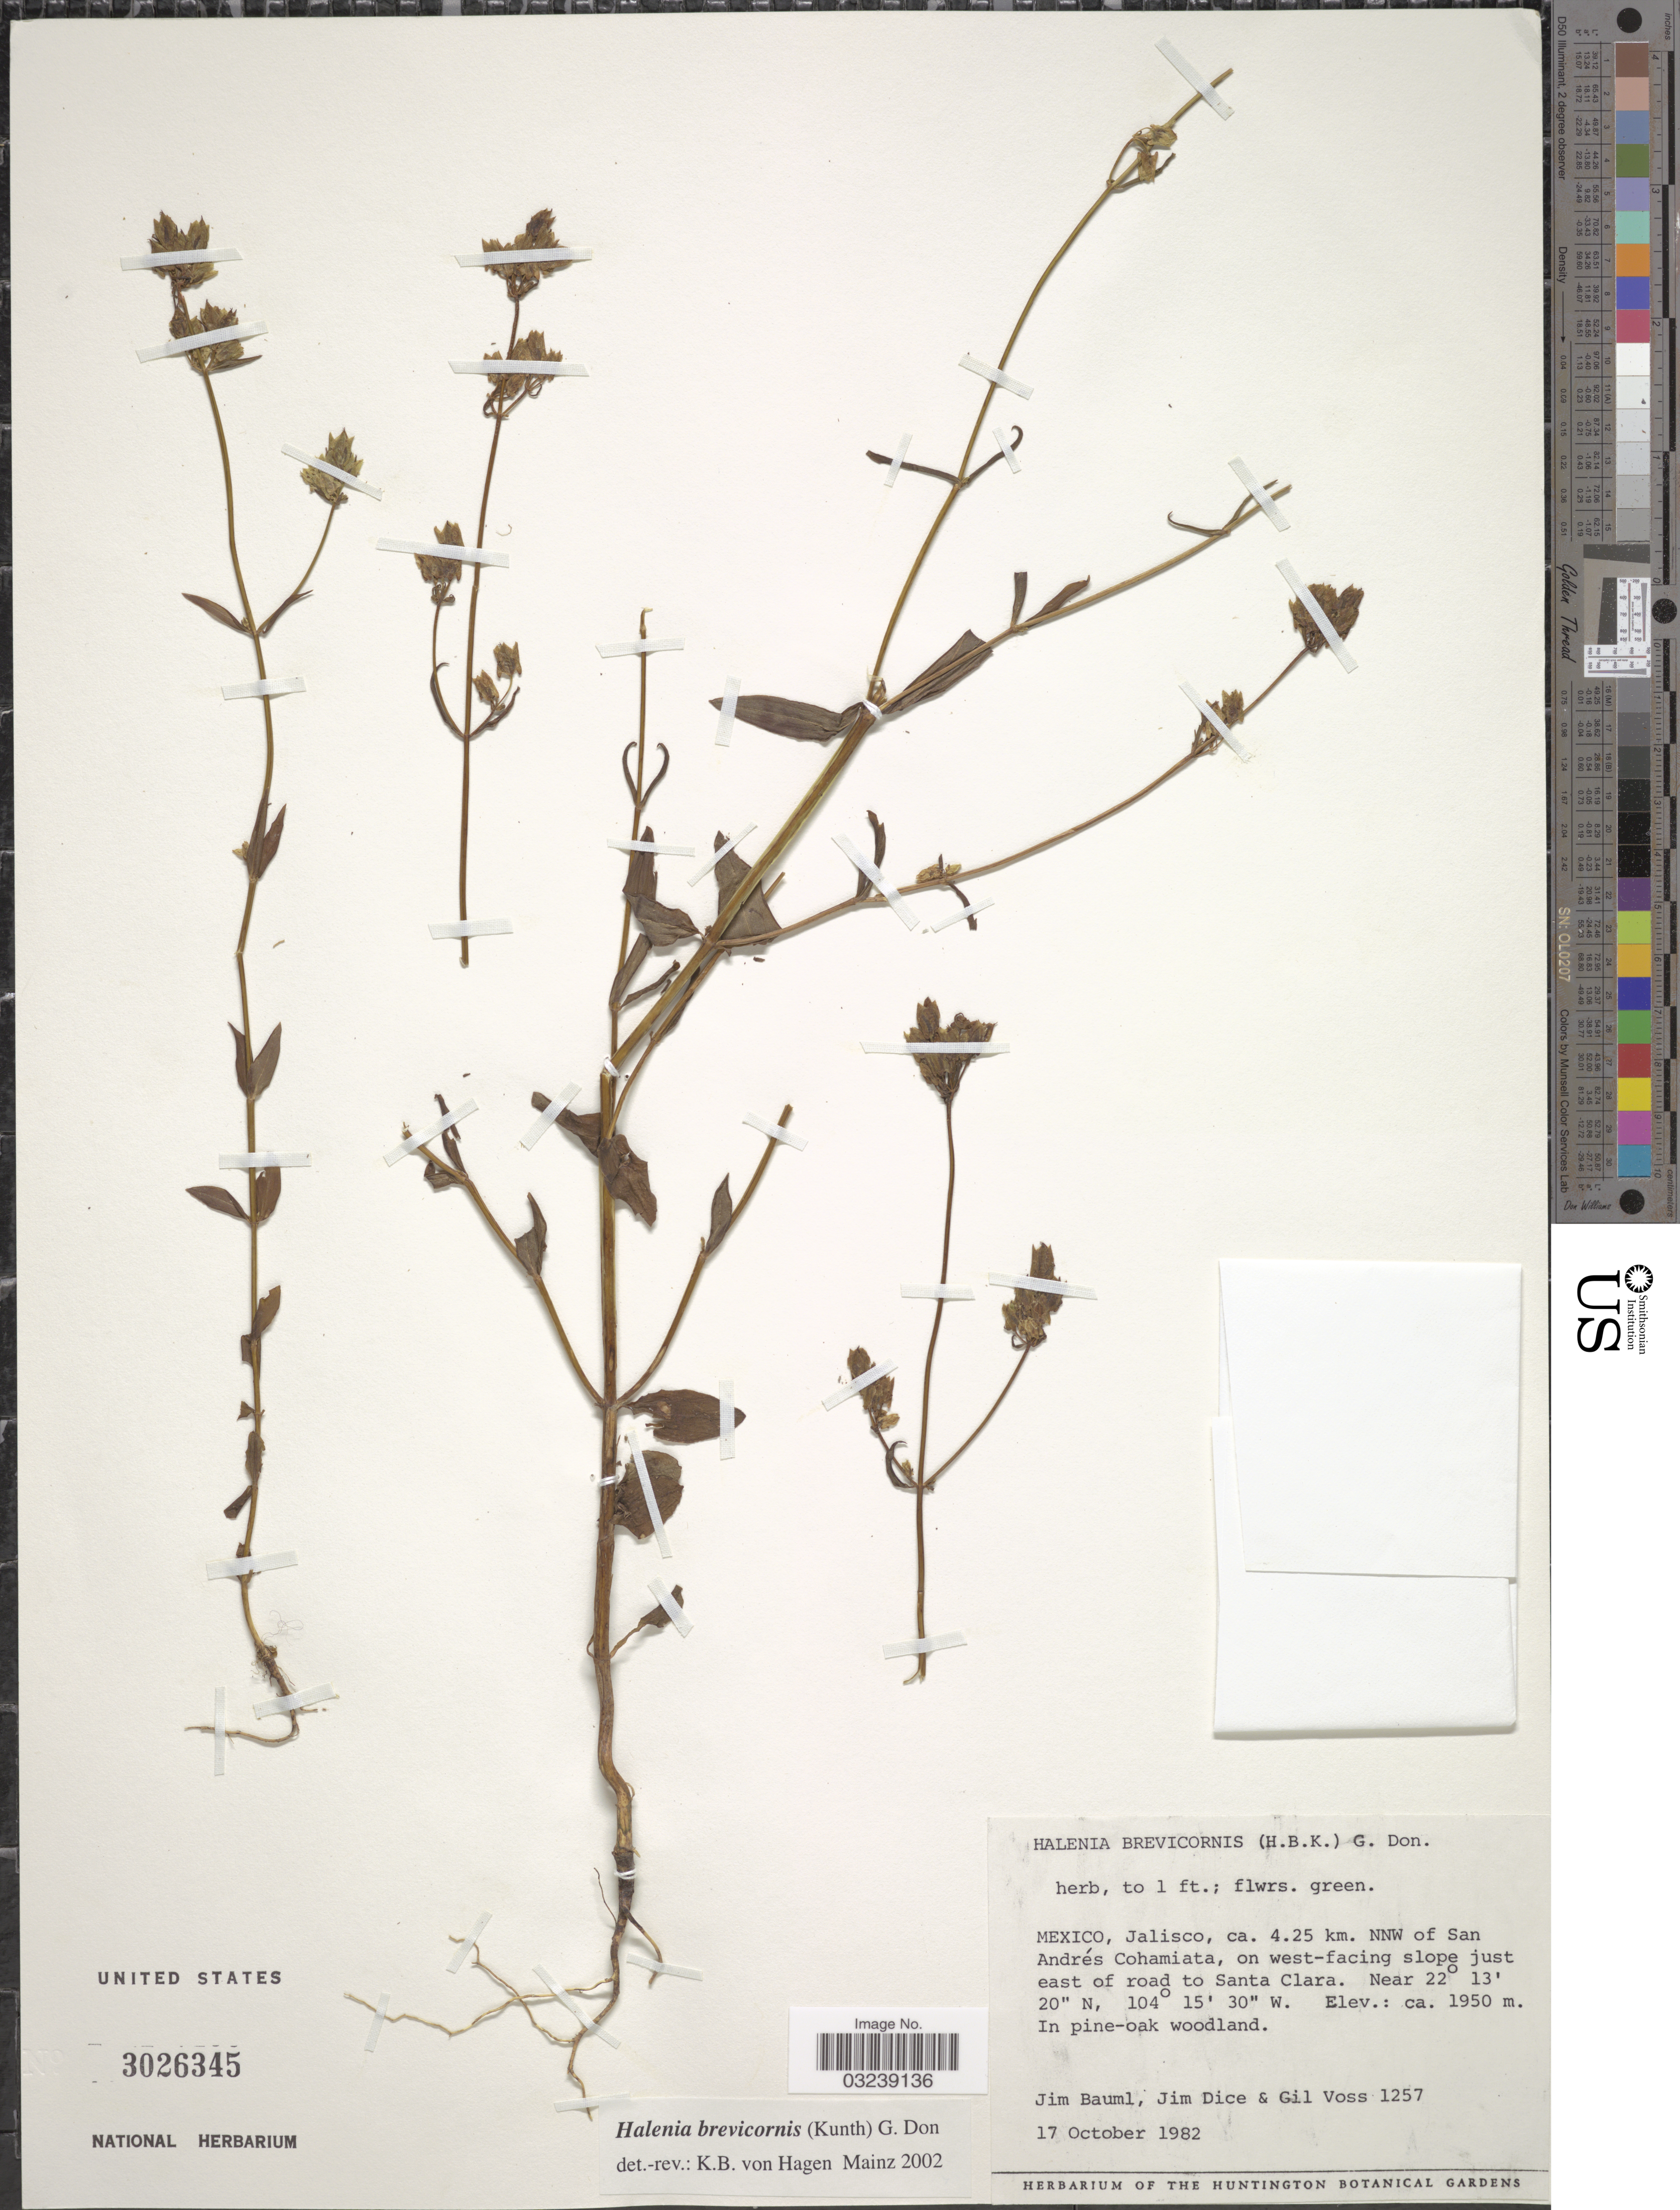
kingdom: Plantae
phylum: Tracheophyta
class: Magnoliopsida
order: Gentianales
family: Gentianaceae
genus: Halenia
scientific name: Halenia brevicornis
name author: (Kunth) G. Don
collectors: J. Bauml, J. Dice & G. Voss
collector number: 1257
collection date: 1982-10-17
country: Mexico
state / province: Jalisco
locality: Ca. 4.25 km. NNW of San Andrés Cohamiata, on west-facing slope just east of road to Santa Clara.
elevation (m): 1950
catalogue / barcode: US 3026345